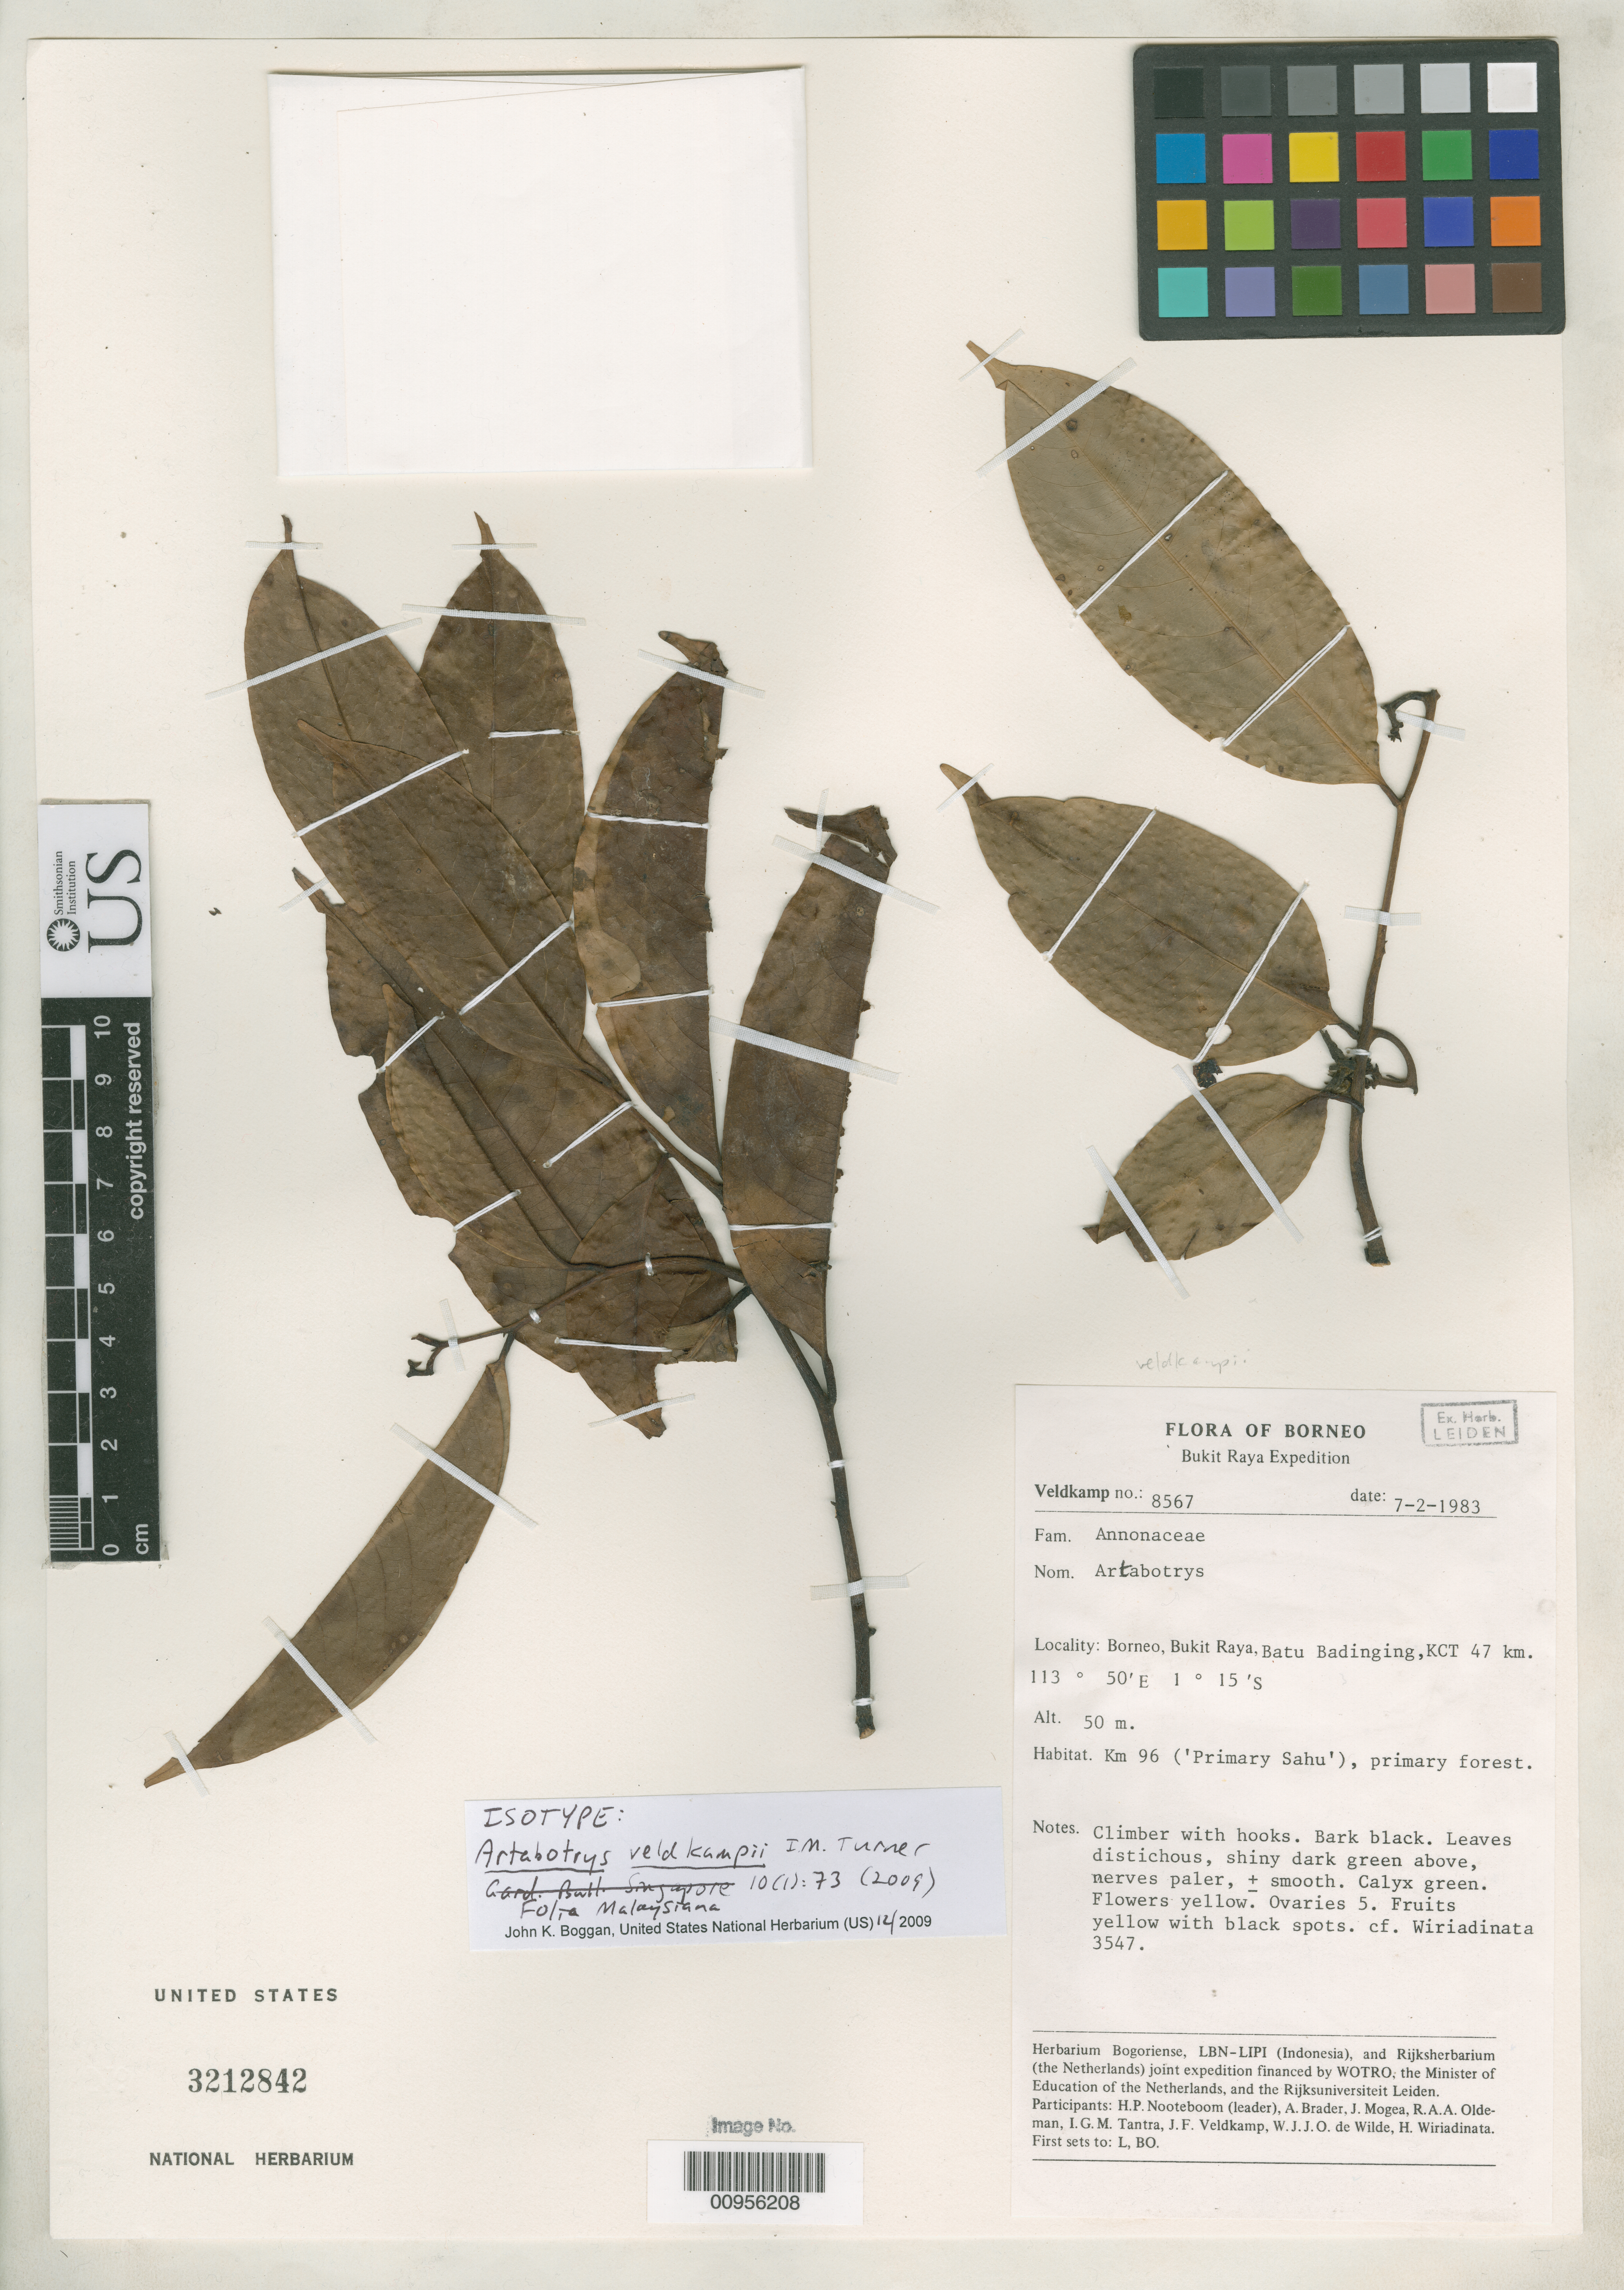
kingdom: Plantae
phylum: Tracheophyta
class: Magnoliopsida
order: Magnoliales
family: Annonaceae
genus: Artabotrys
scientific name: Artabotrys veldkampii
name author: I.M. Turner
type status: Isotype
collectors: J. F. Veldkamp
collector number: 8567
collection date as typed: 07 Feb 1983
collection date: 1983-02-07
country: Indonesia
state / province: Kalimantan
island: Borneo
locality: Borneo, Bukit Raya, Batu Badinging, KCT 47 km, km 96 ('Primary Sahu').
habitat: Primary forest.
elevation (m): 50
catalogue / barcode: US 3212842